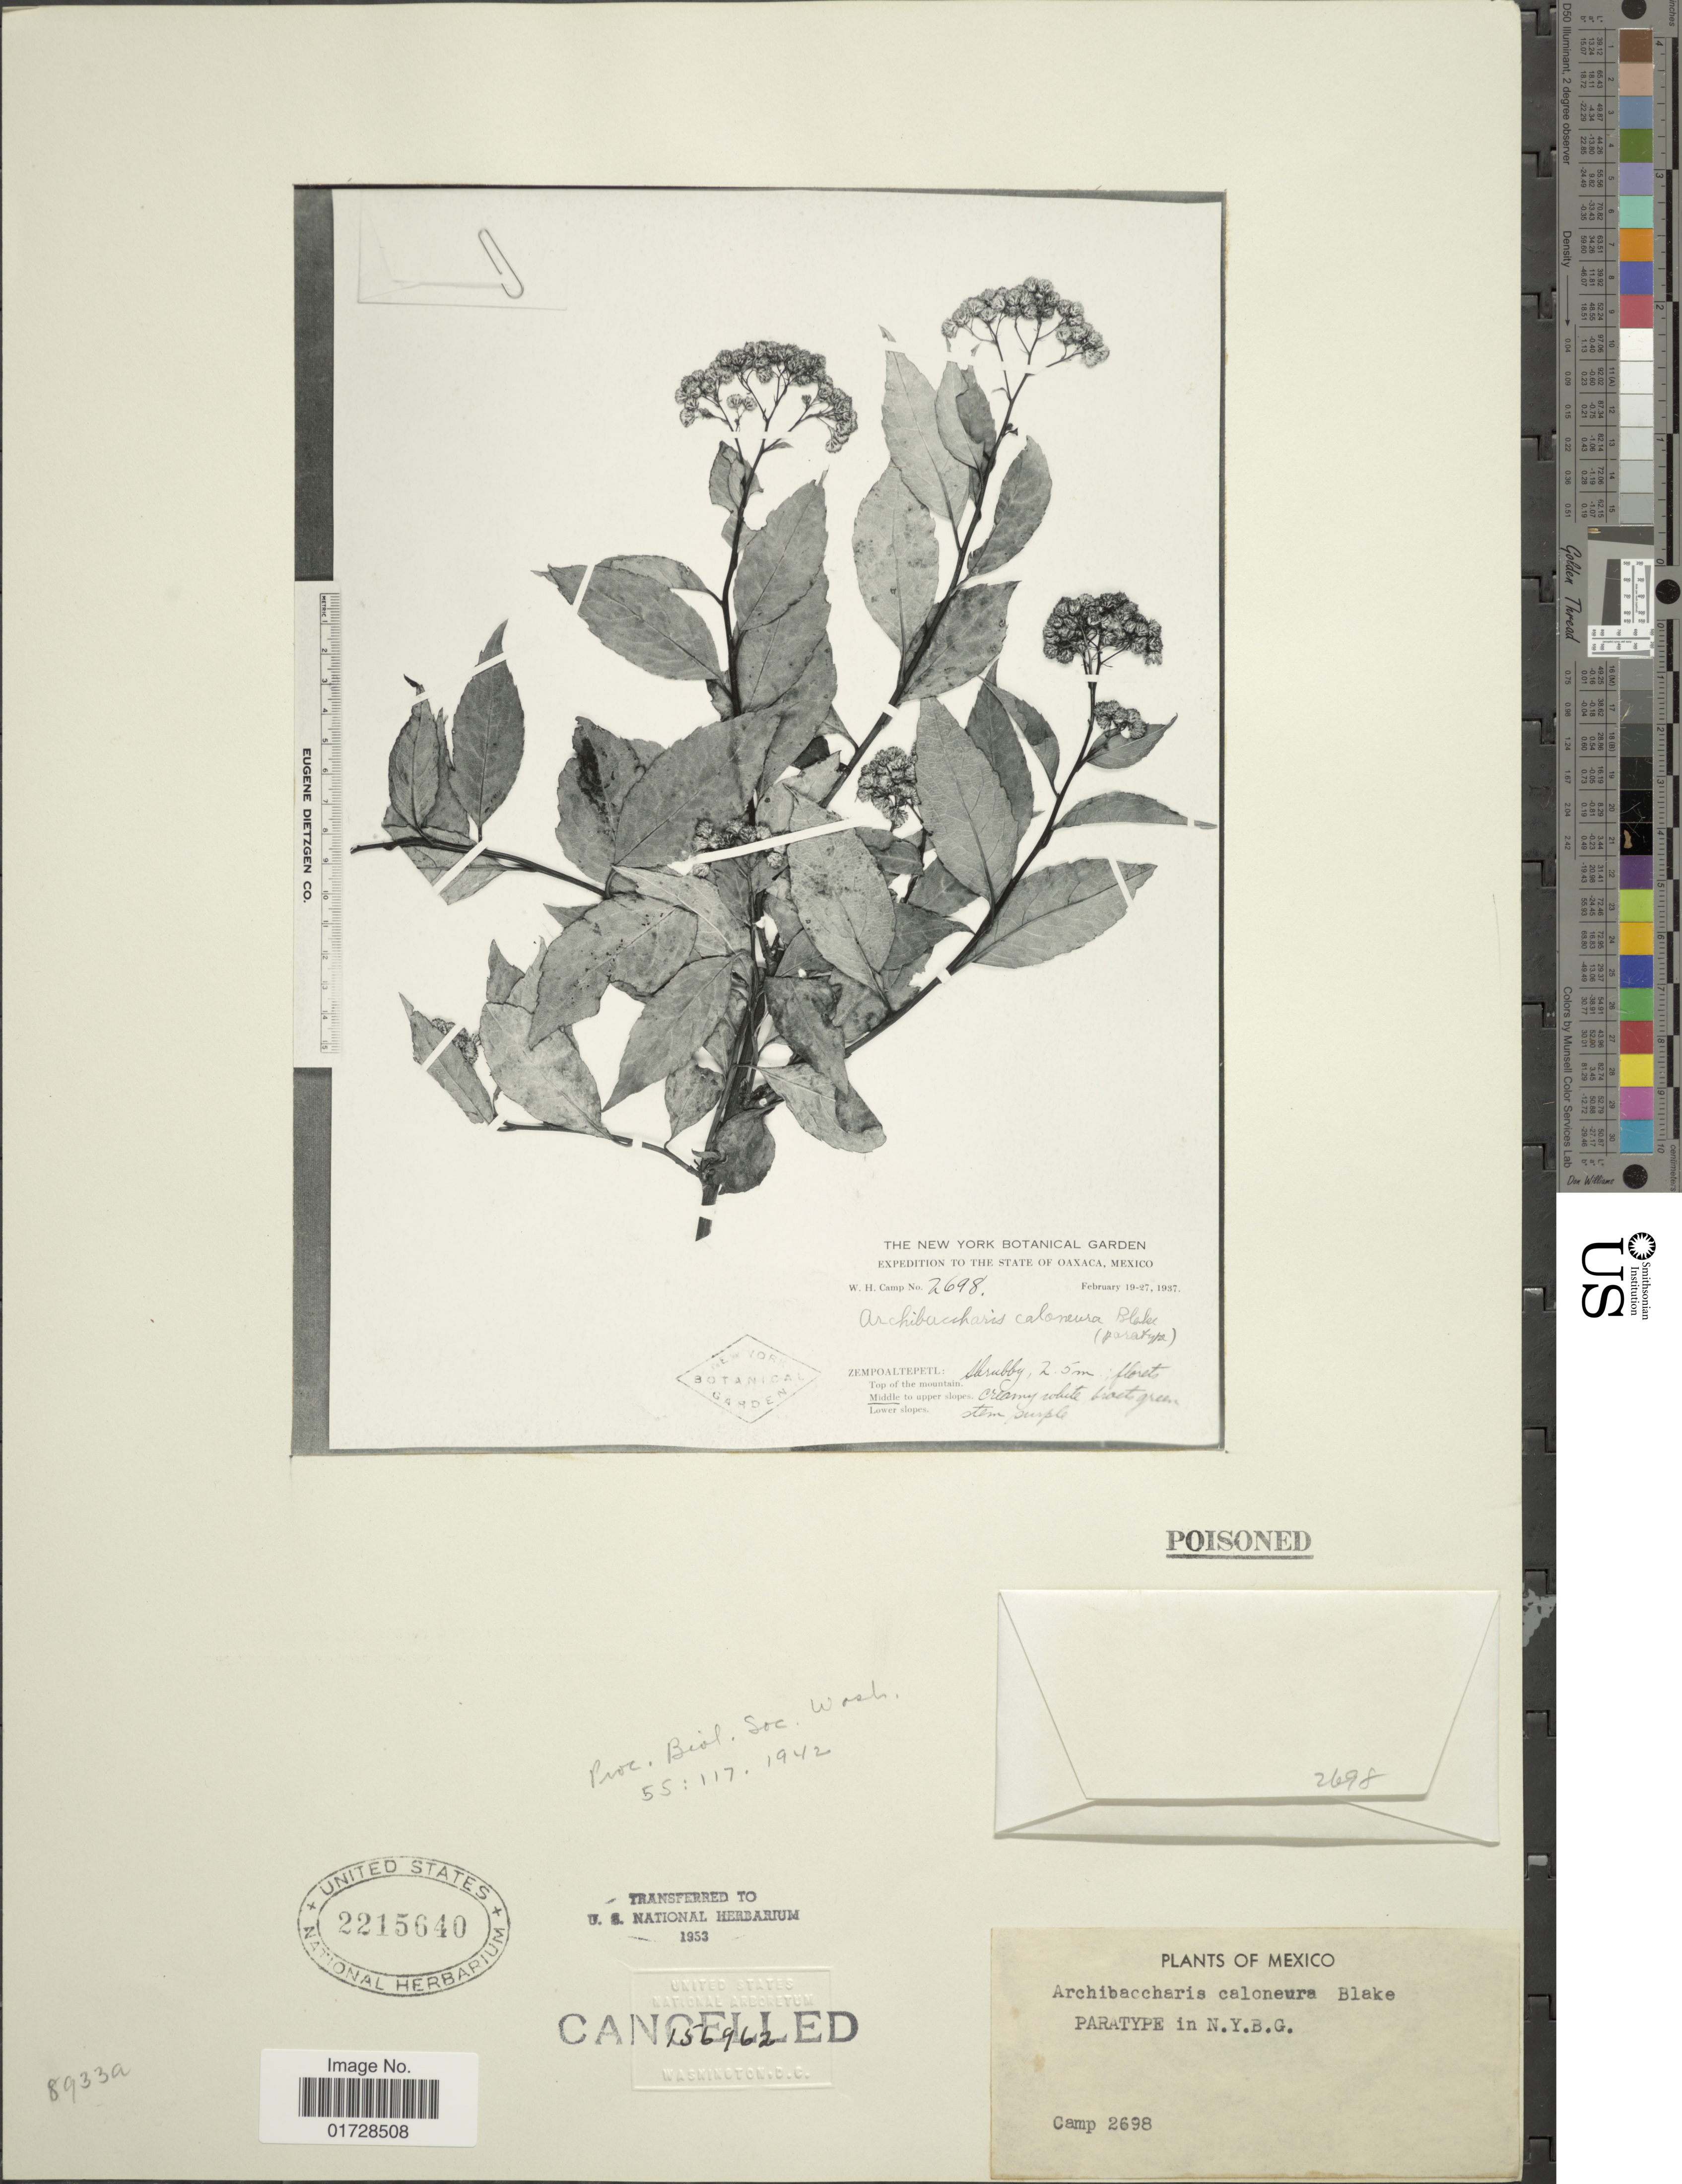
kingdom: Plantae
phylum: Tracheophyta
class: Magnoliopsida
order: Asterales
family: Asteraceae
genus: Archibaccharis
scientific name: Archibaccharis caloneura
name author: S.F. Blake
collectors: W. H. Camp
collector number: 2698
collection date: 1987-02-19/1987-02-27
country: Mexico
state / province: Oaxaca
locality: Zempoaltepetl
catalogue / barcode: US 2215640